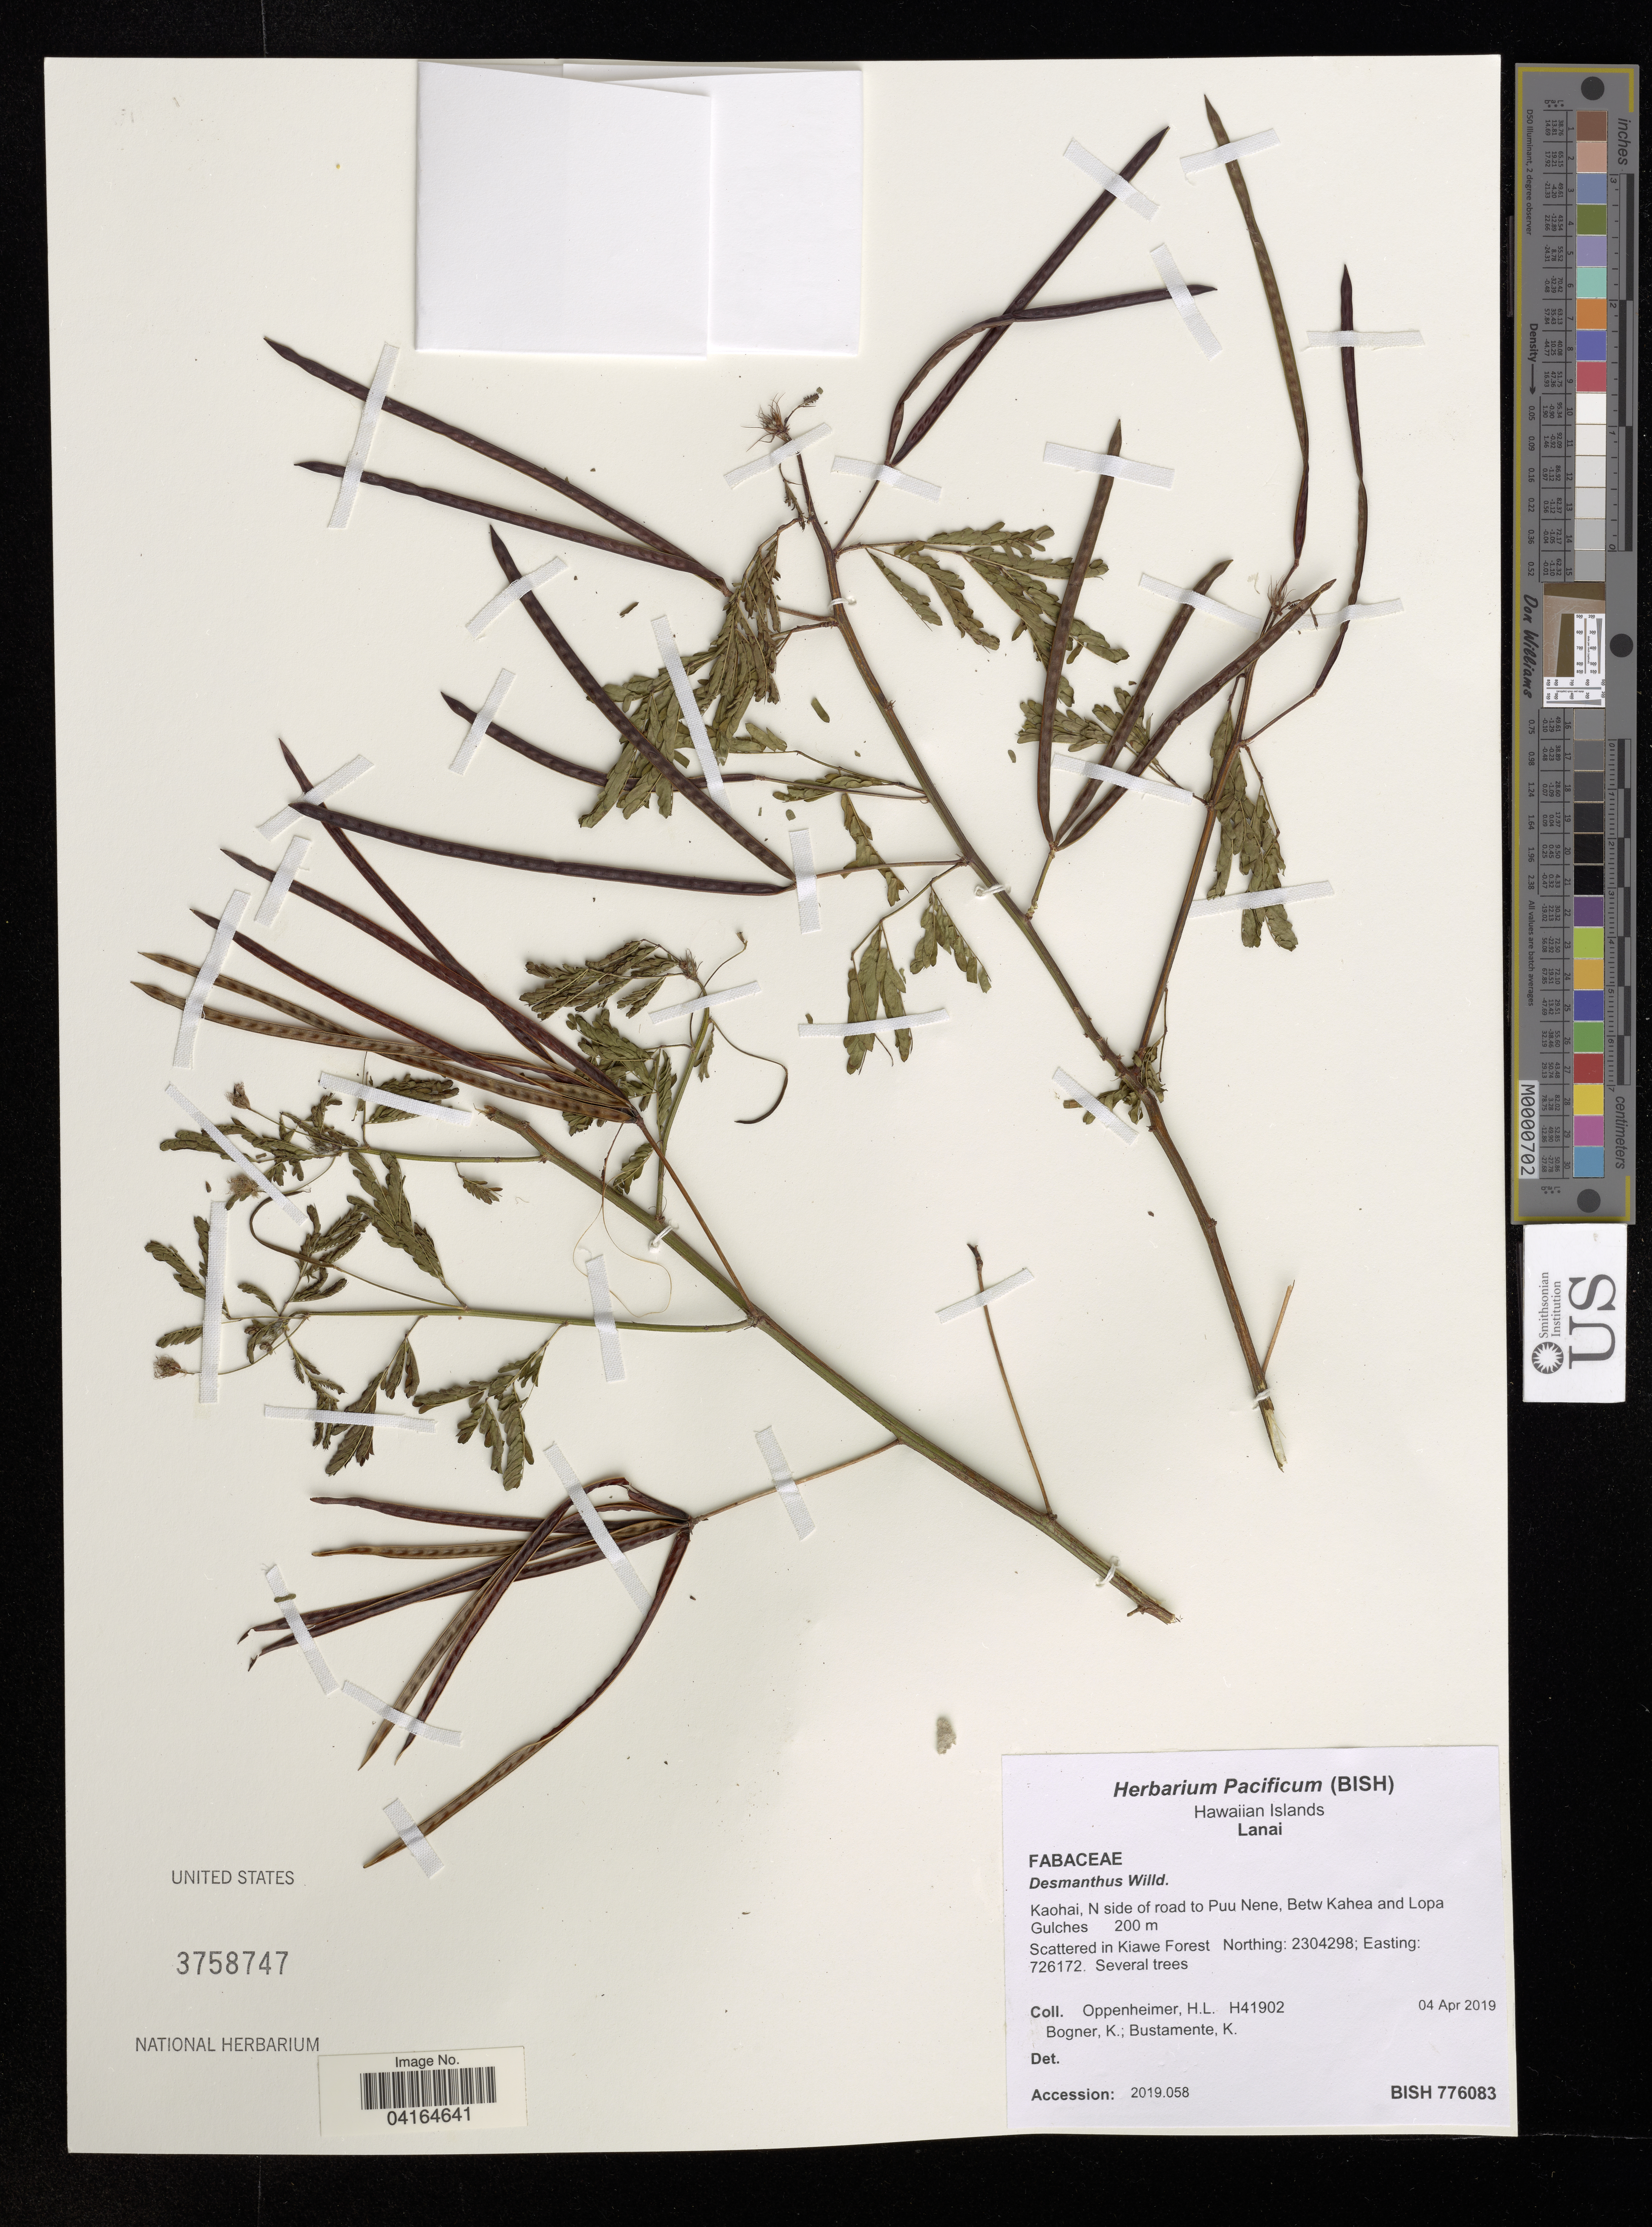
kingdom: Plantae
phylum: Tracheophyta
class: Magnoliopsida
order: Fabales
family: Fabaceae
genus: Desmanthus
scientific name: Desmanthus pernambucanus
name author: (L.) Thell.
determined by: Kennedy, B.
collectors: H. L. Oppenheimer, K. Bogner & K. M. Bustamente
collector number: H41902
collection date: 2019-04-04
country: United States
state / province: Hawaii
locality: Hawaiian Islands. Lanai. Kaohai, N side of road to Puu Nene, Betw Kahea and Lopa Gulches. Scattered in Kiawe Forest.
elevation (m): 200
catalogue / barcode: US 3758747